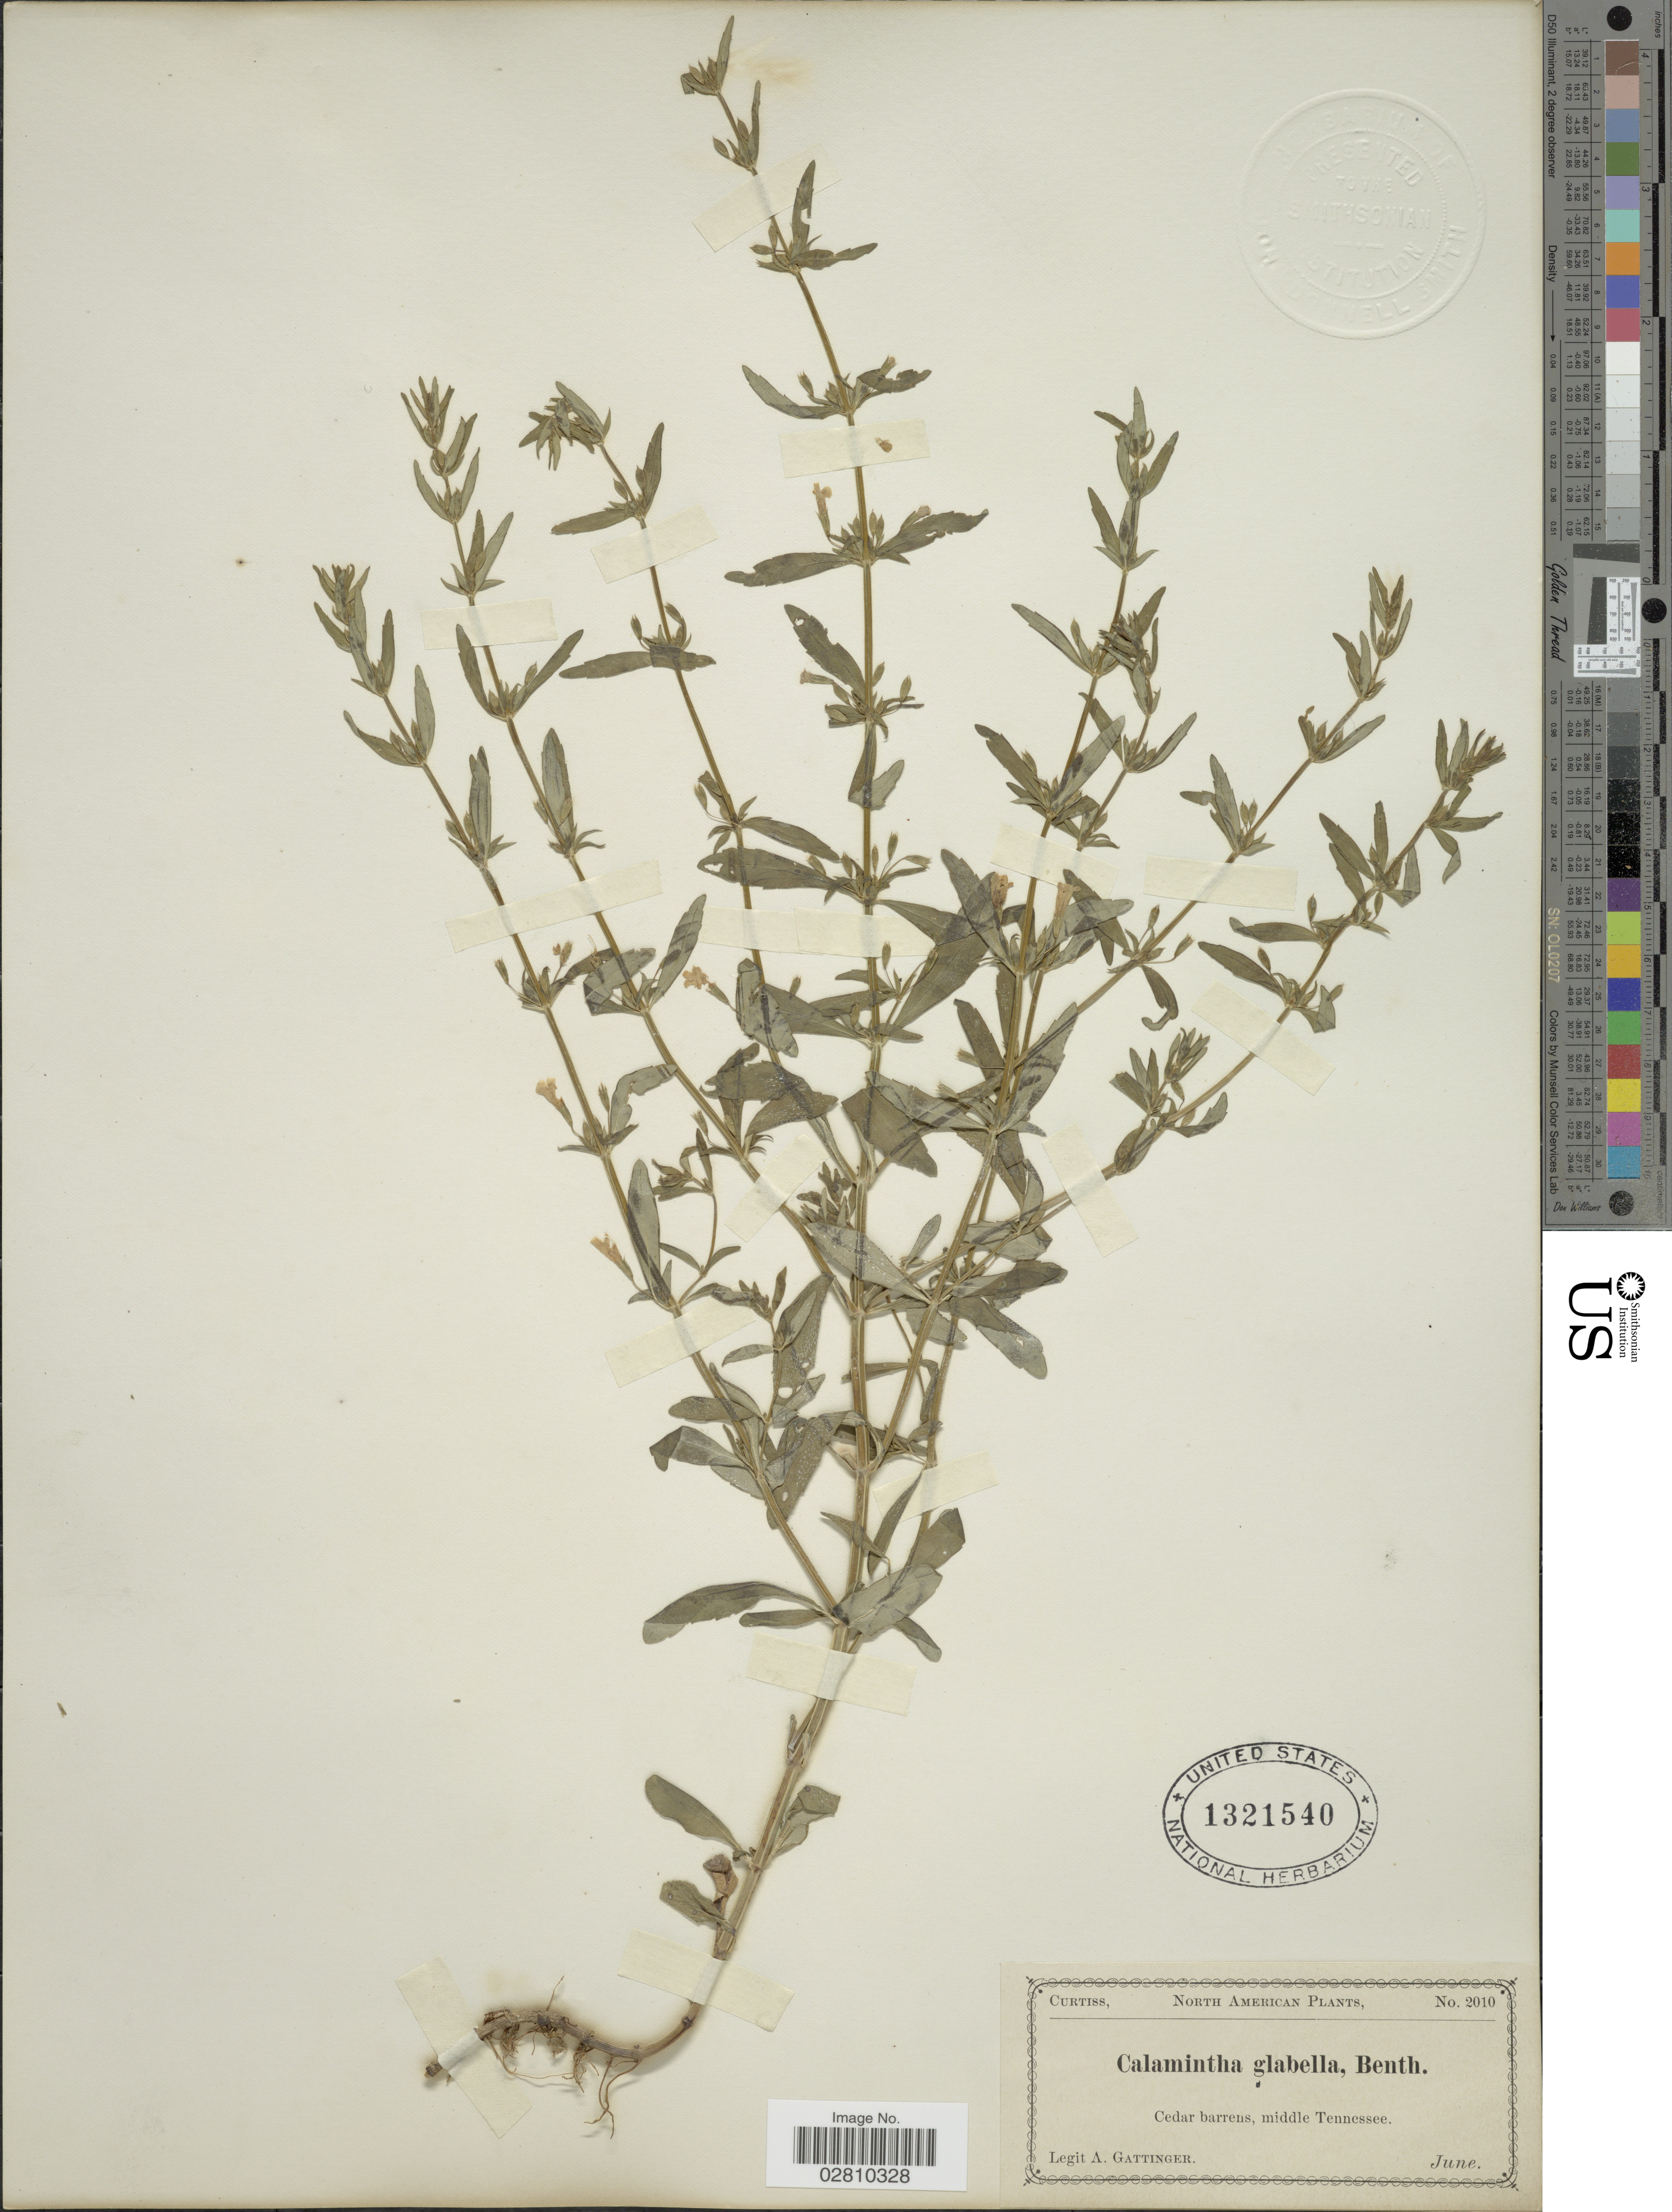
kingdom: Plantae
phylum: Tracheophyta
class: Magnoliopsida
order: Lamiales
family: Lamiaceae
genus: Clinopodium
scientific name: Clinopodium glabellum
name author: (Michx.) Kuntze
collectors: A. Gattinger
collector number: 2010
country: United States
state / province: Tennessee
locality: Cedar barrens, middle Tennessee.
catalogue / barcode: US 1321540